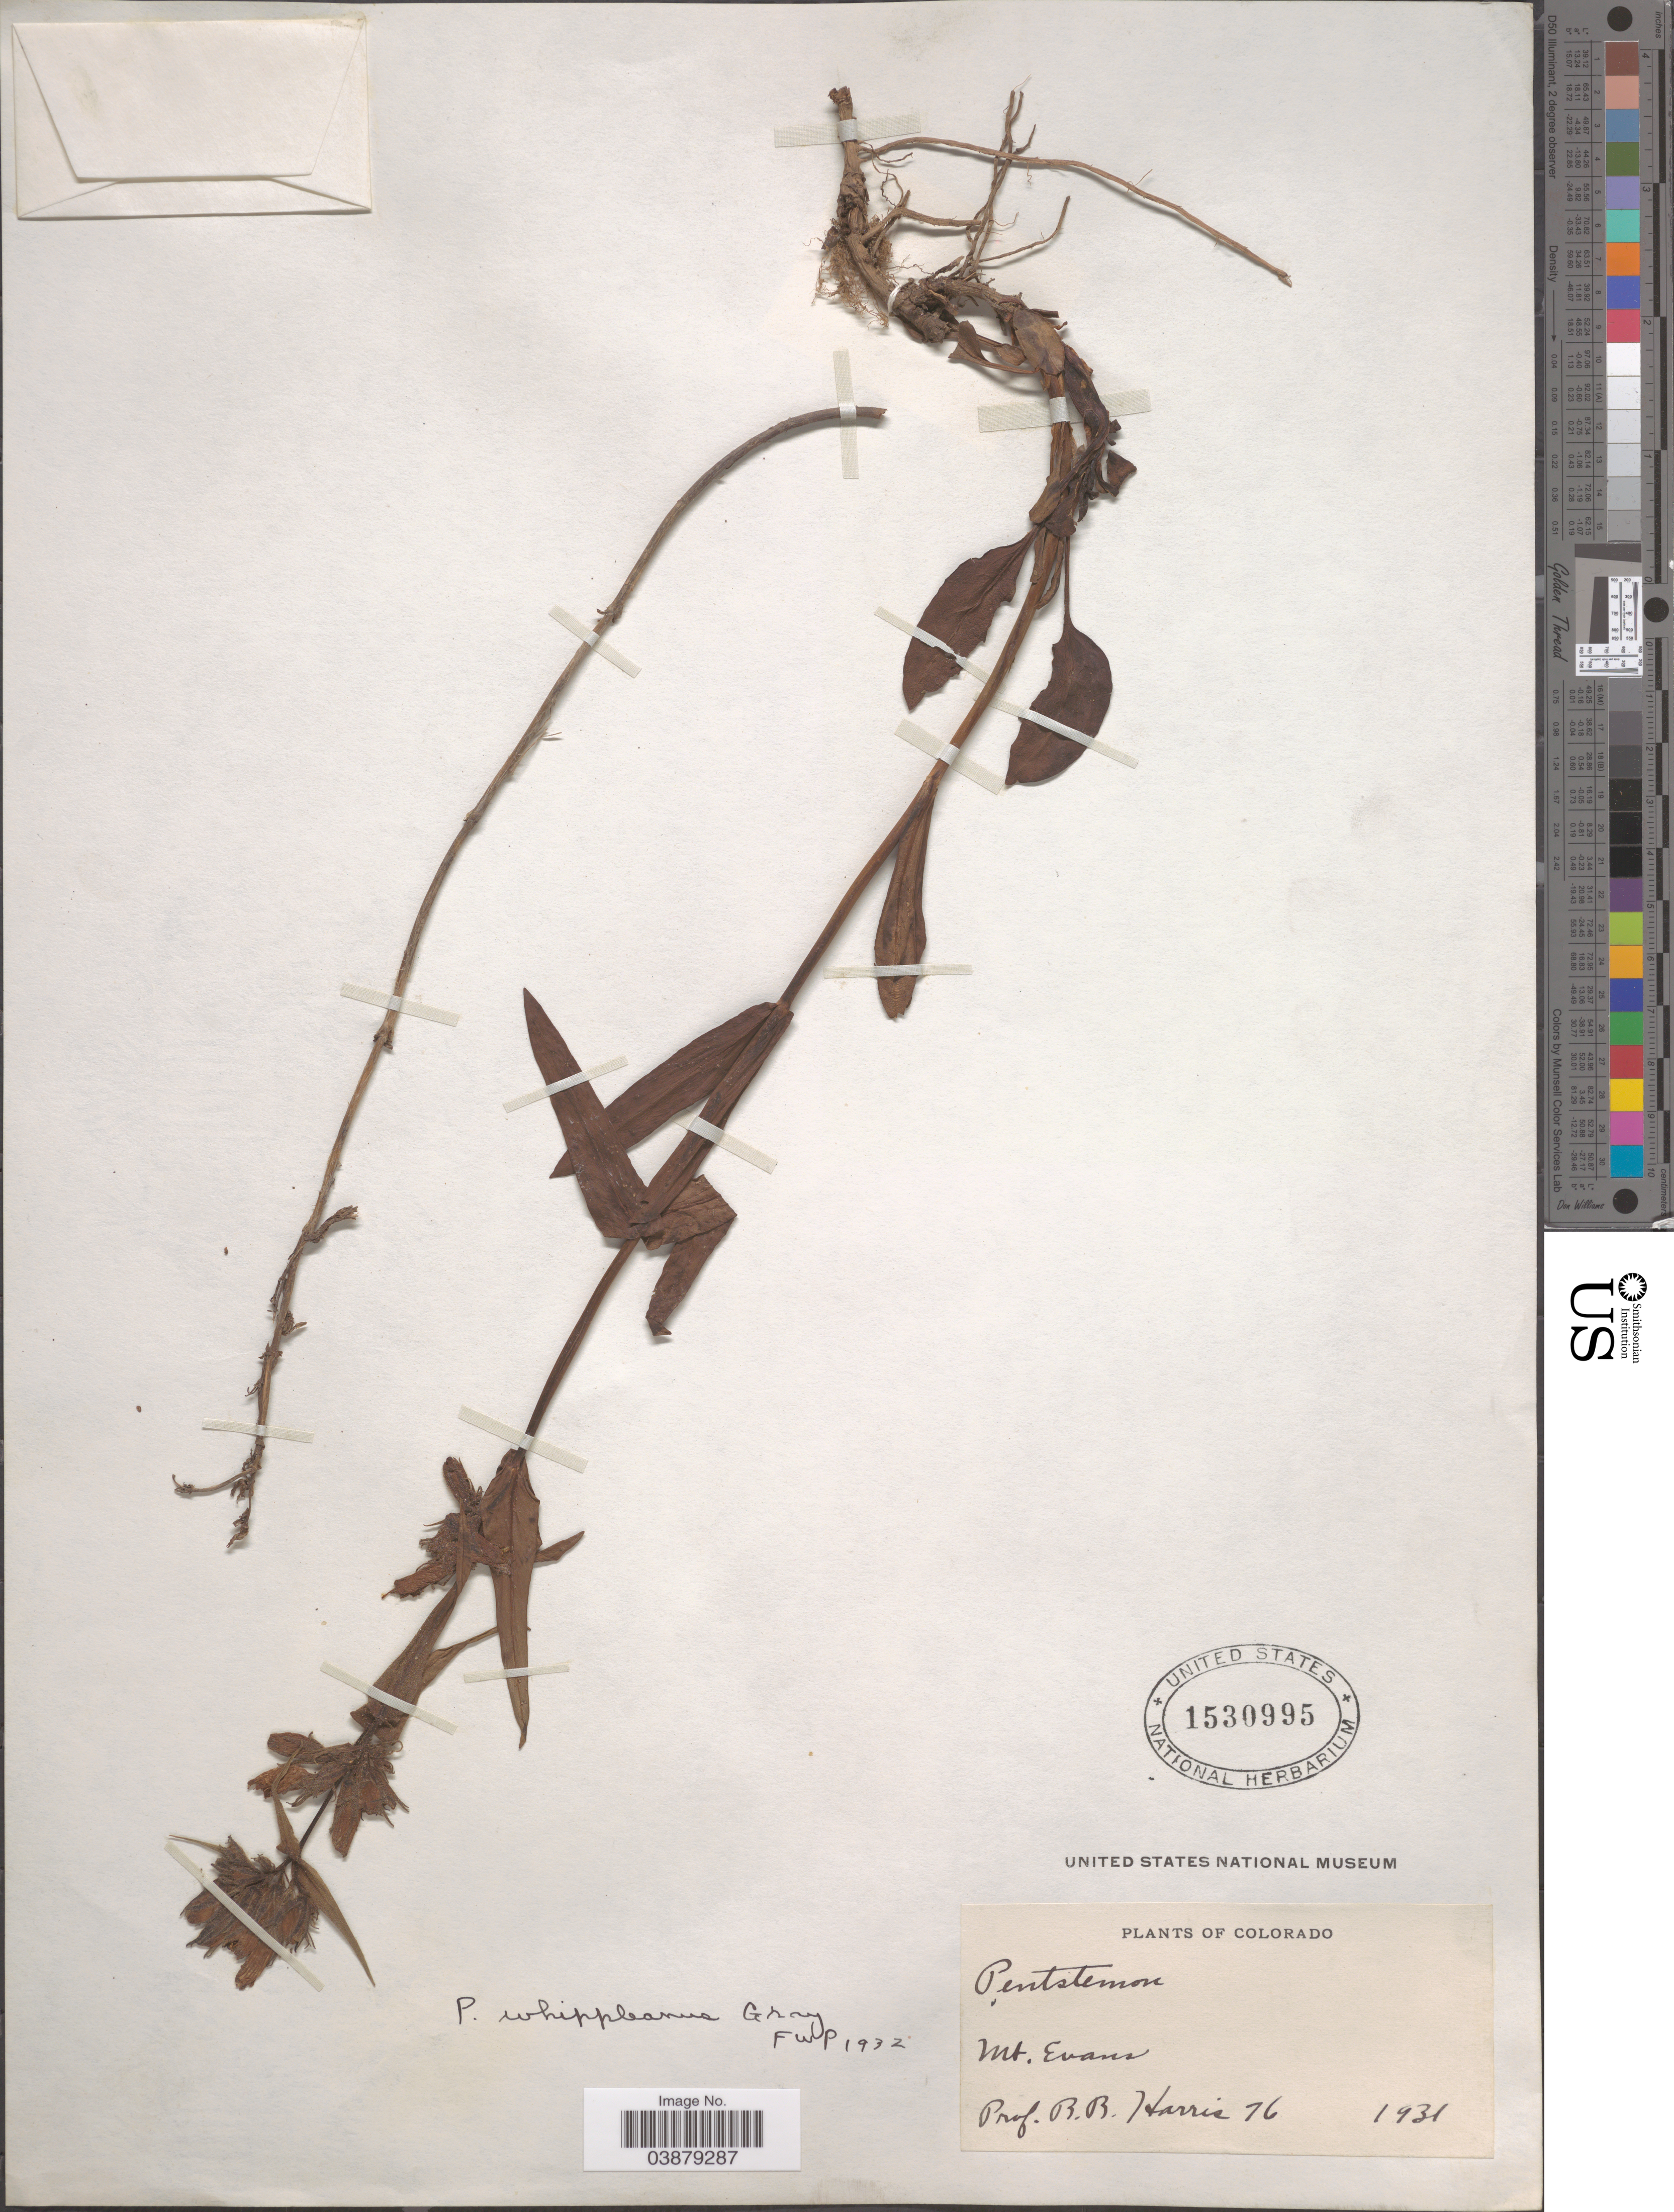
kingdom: Plantae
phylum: Tracheophyta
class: Magnoliopsida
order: Lamiales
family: Plantaginaceae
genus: Penstemon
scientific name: Penstemon whippleanus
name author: A. Gray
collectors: B. B. Harris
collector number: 76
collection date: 1931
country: United States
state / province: Colorado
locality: Mt. Evans.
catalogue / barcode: US 1530995